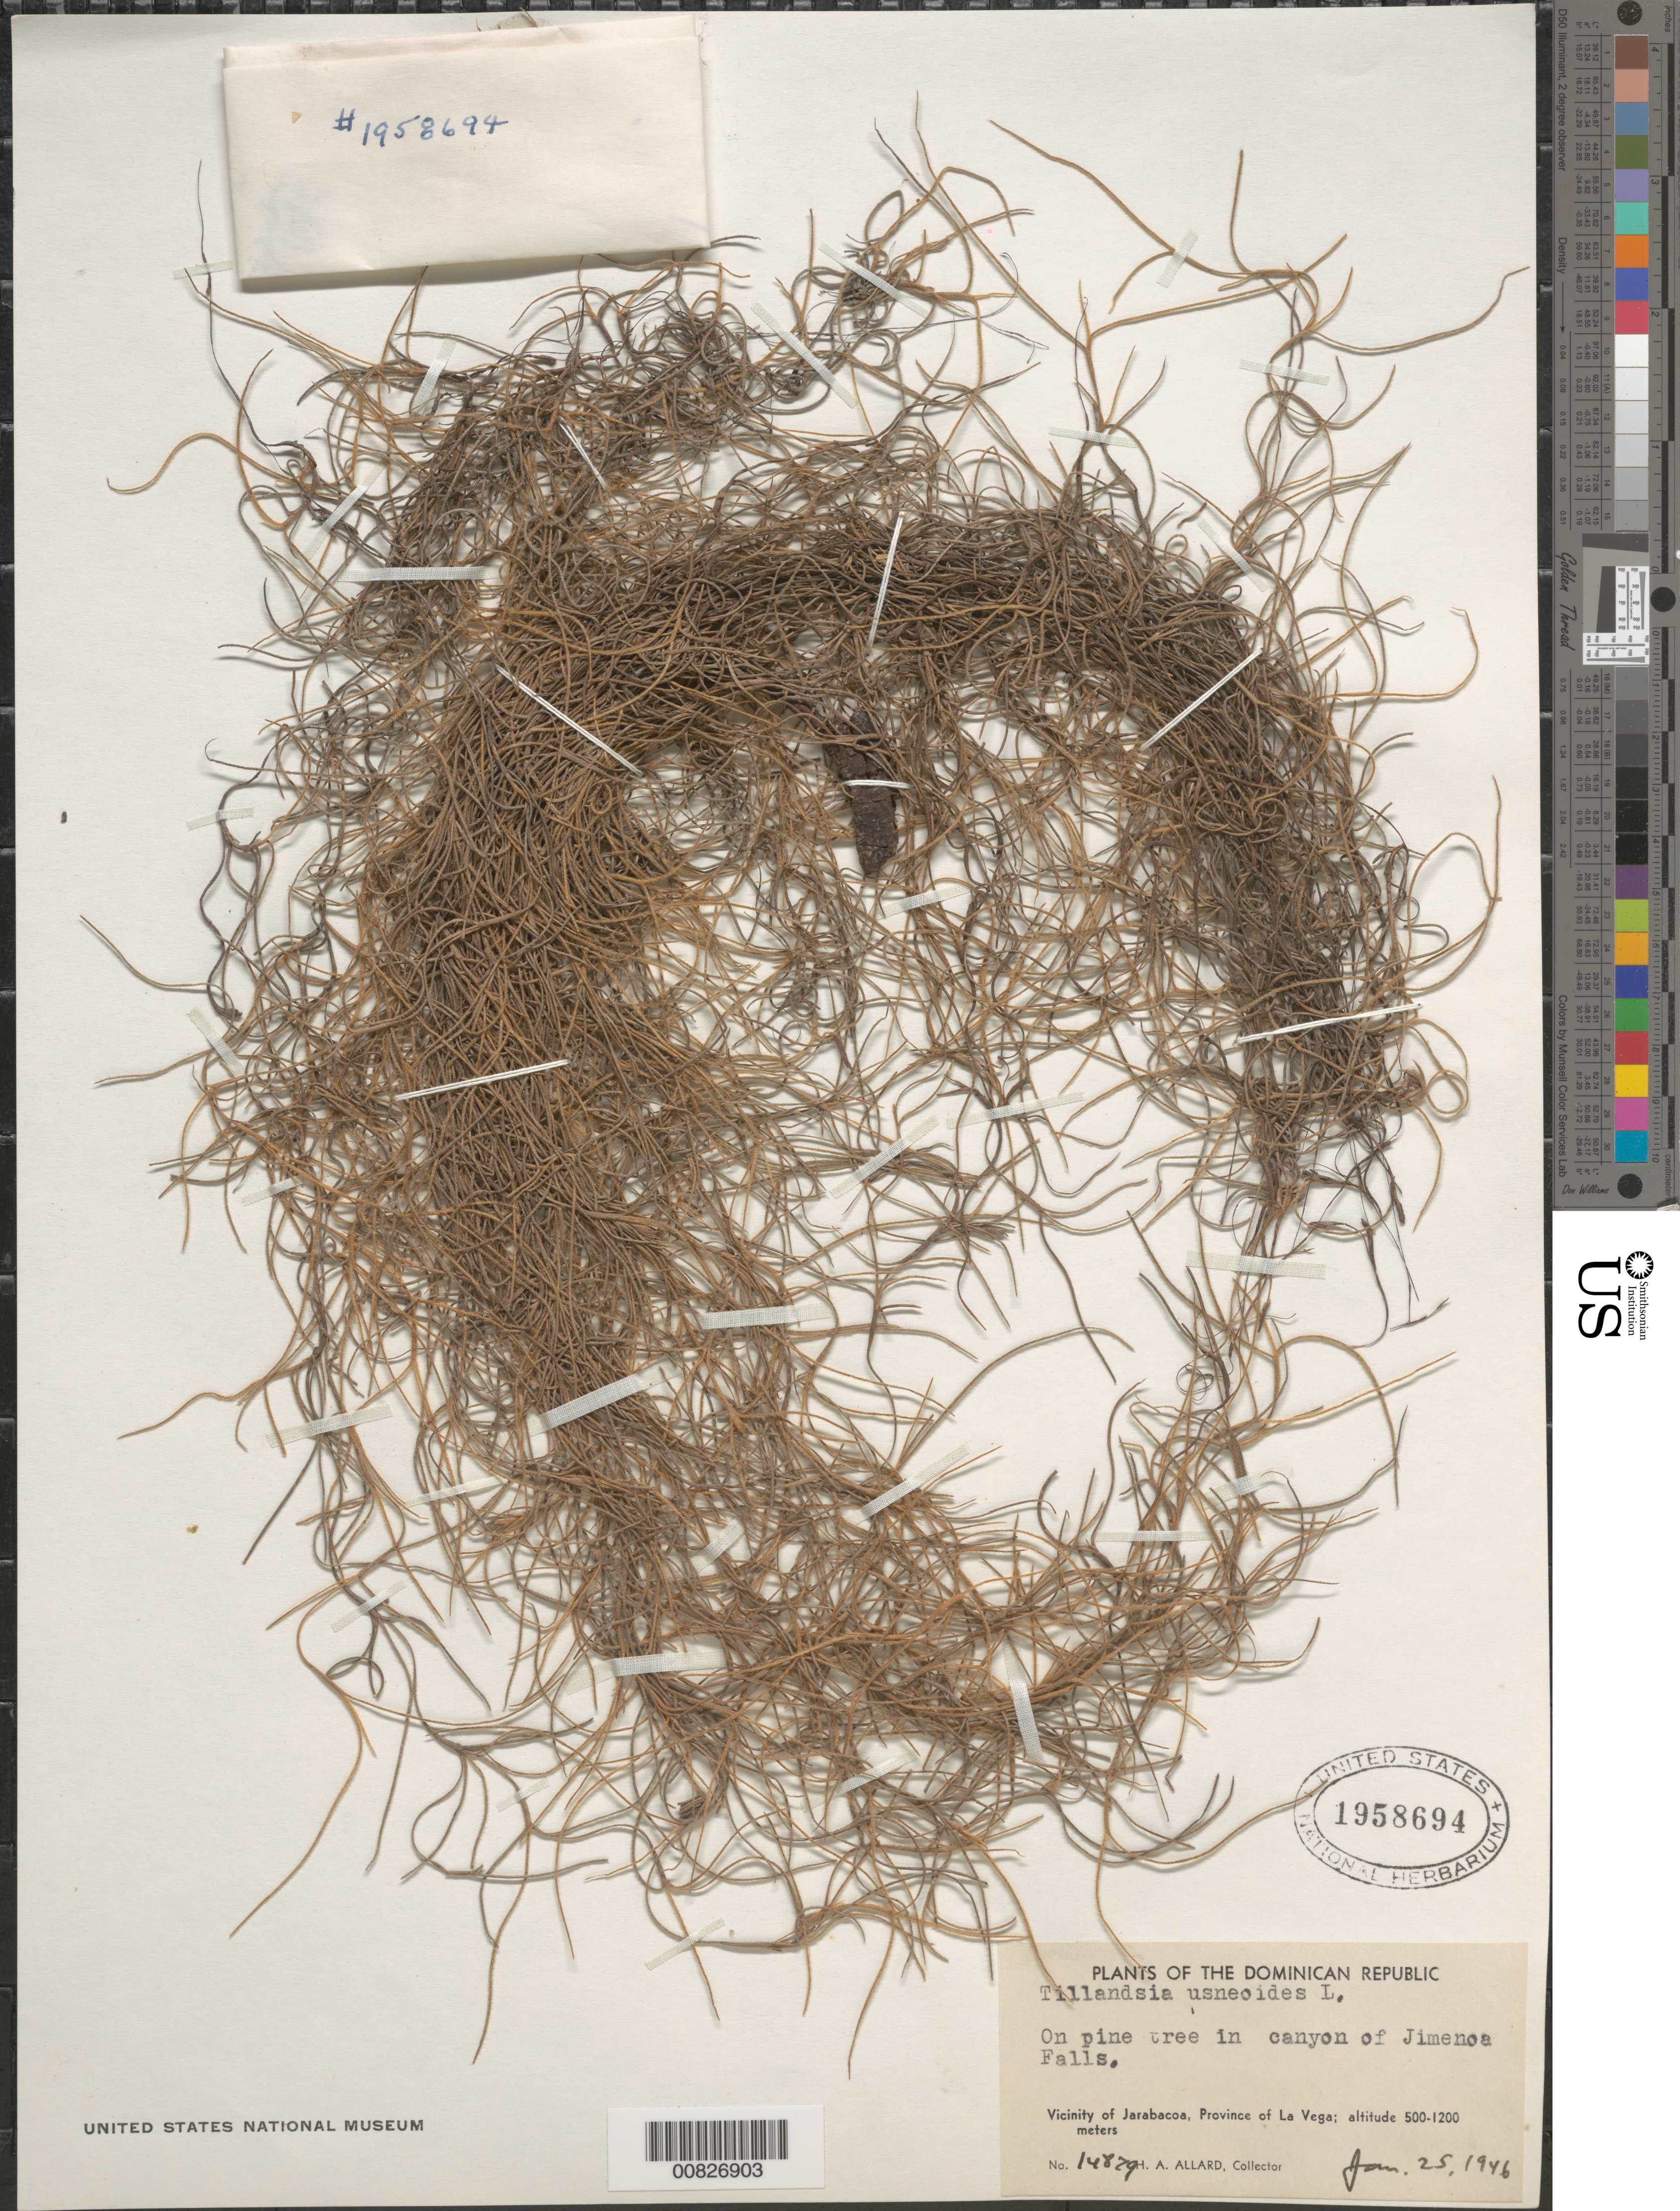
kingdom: Plantae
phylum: Tracheophyta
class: Liliopsida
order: Poales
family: Bromeliaceae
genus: Tillandsia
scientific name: Tillandsia usneoides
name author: (L.) L.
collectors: H. A. Allard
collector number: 14829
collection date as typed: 25 Jan 1946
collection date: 1946-01-25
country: Dominican Republic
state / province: La Vega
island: Hispaniola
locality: Vicinity of Jarabacoa, Province of La Vega. In Canyon of Jimenoa Falls.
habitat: On pine tree.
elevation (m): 500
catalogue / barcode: US 1958694